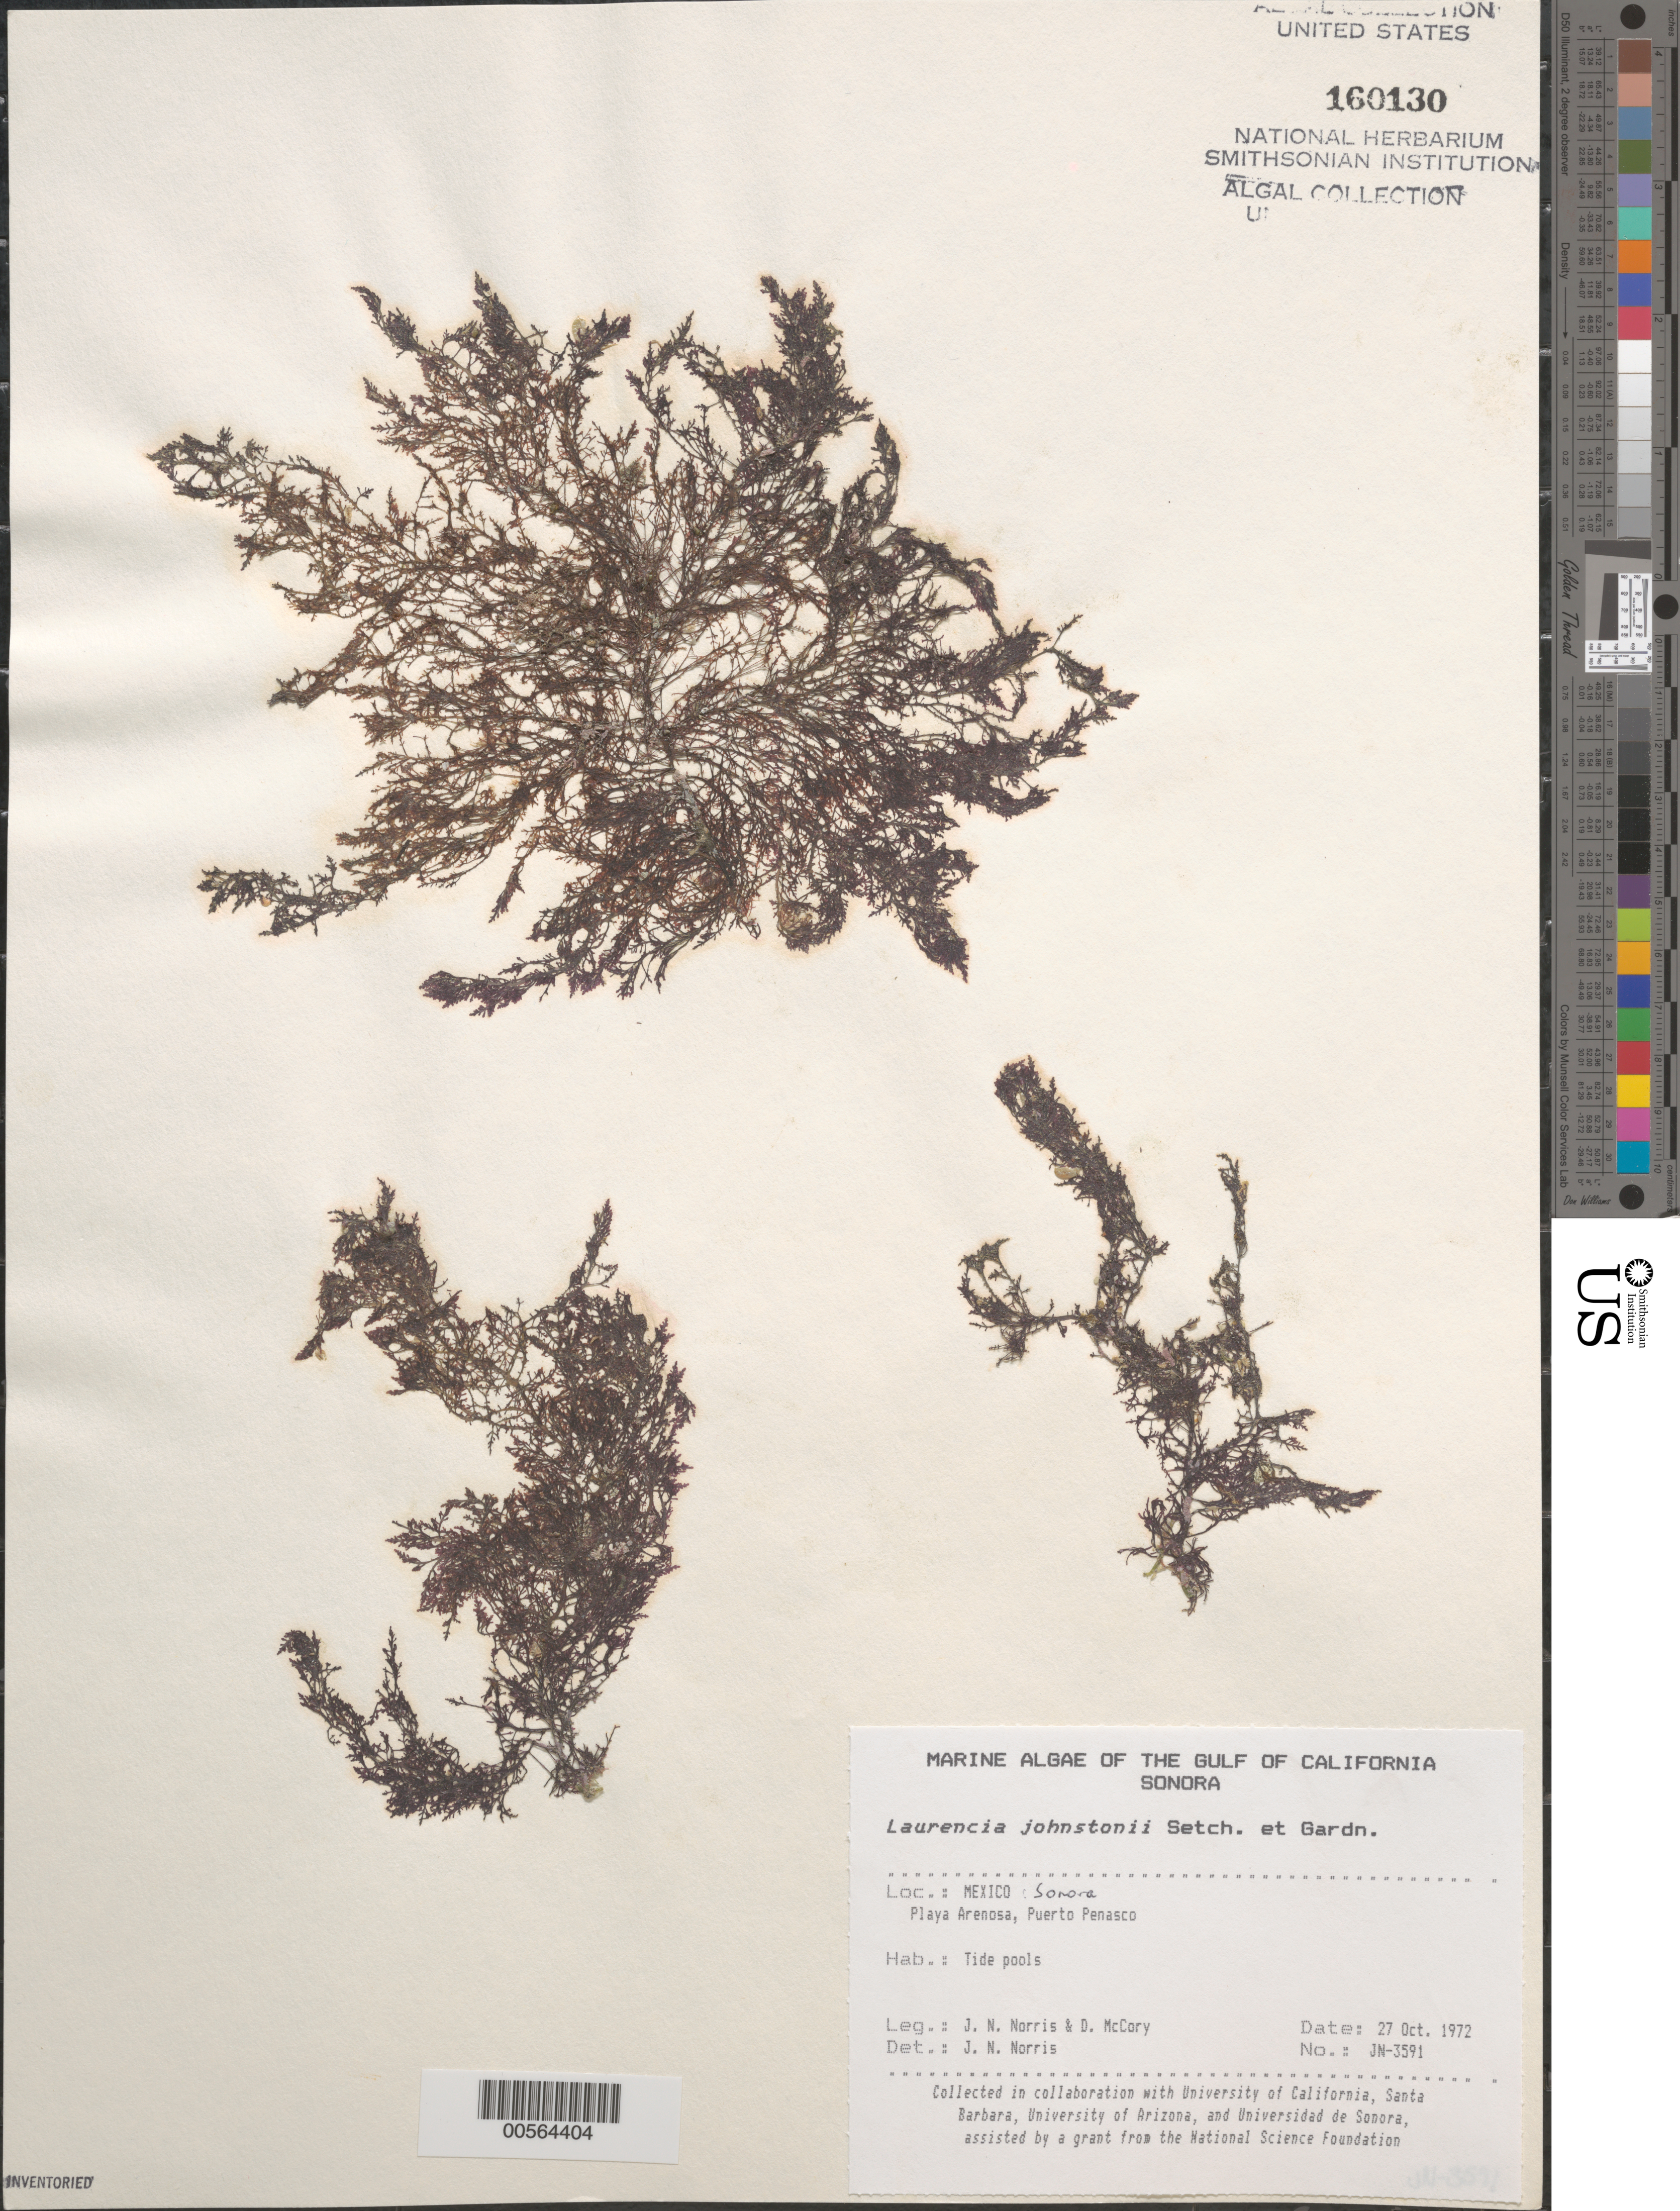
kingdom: Plantae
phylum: Rhodophyta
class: Florideophyceae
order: Ceramiales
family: Rhodomelaceae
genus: Laurencia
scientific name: Laurencia johnstonii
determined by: Norris, James N.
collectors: J. N. Norris & D. McCory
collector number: JN-3591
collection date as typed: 27 Oct 1972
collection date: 1972-10-27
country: Mexico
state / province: Sonora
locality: Playa Arenosa, Puerto Penasco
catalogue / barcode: US 160130